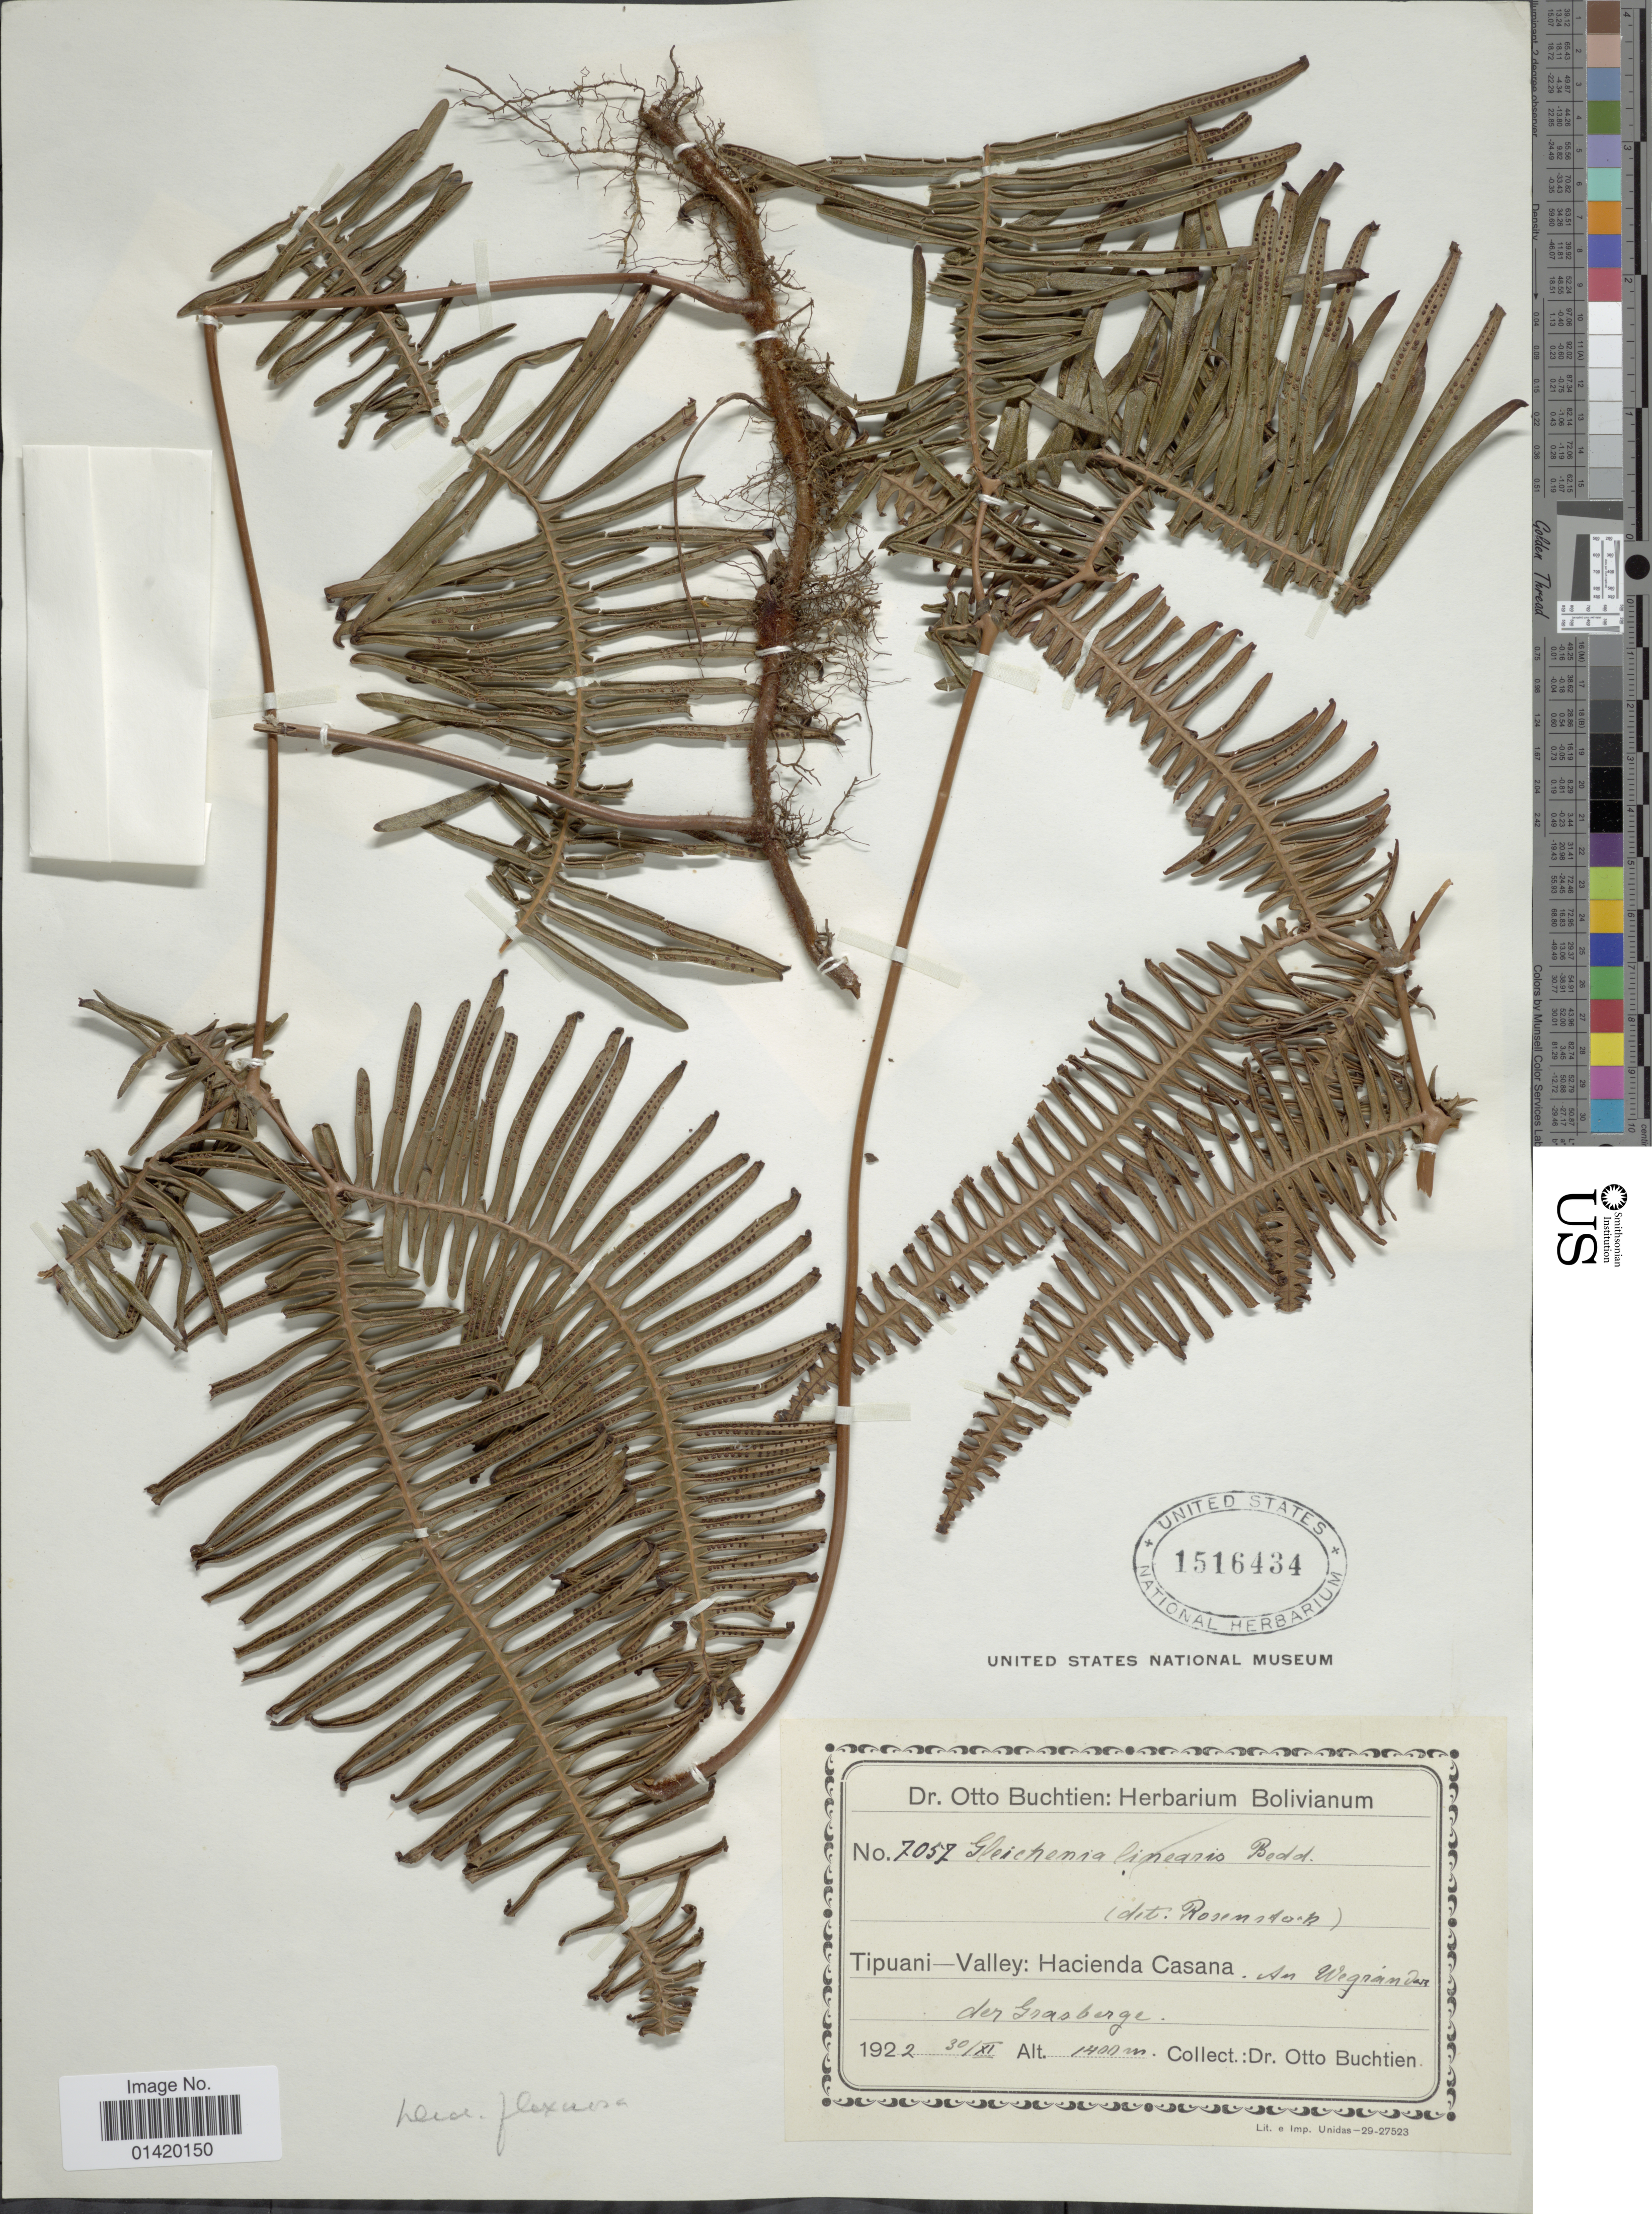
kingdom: Plantae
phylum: Tracheophyta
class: Polypodiopsida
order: Gleicheniales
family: Gleicheniaceae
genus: Dicranopteris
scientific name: Dicranopteris flexuosa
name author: (Schrad.) Underw.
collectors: O. Buchtien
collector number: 7057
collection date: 1922-11-30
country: Bolivia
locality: Tipuani-Valley: Hacienda Casan.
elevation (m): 1400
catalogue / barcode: US 1516434